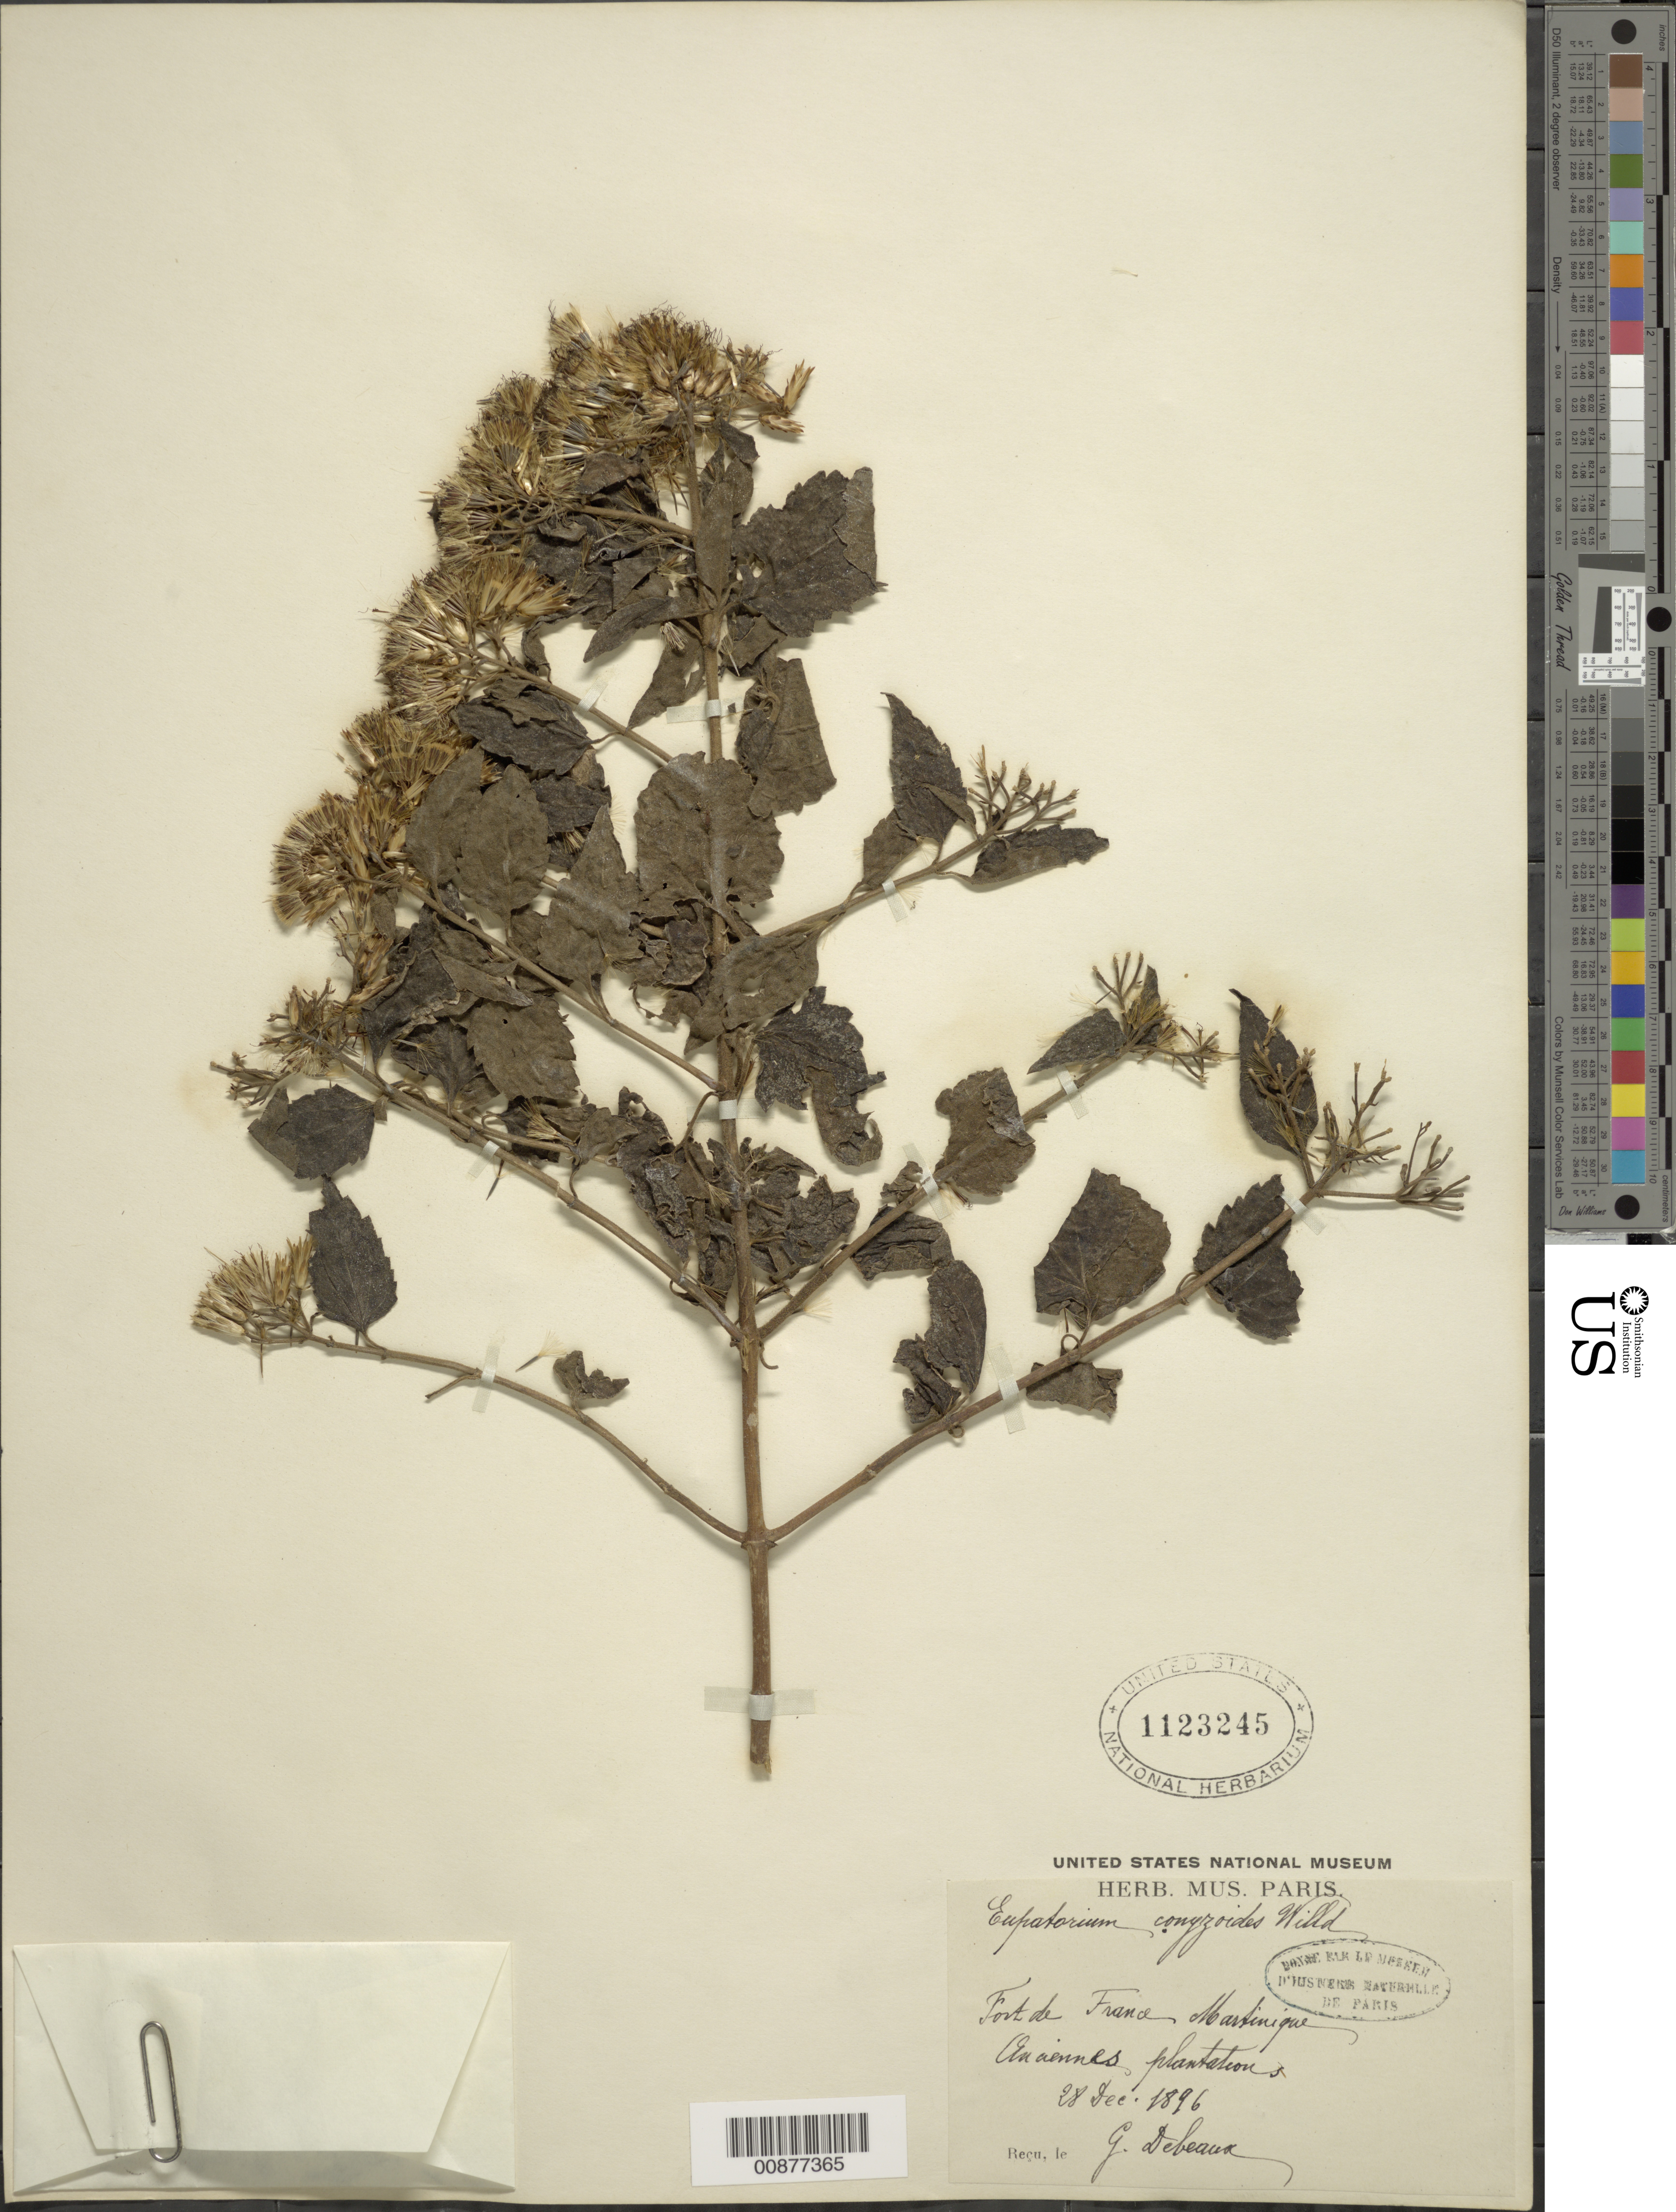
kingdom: Plantae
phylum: Tracheophyta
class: Magnoliopsida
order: Asterales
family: Asteraceae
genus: Chromolaena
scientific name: Chromolaena odorata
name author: (L.) R.M. King & H. Rob.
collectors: G. Debeaux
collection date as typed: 28 Dec 1896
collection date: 1896-12-28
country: Martinique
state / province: Fort de France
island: Martinique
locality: Fort de France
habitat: Planttion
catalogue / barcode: US 1123245